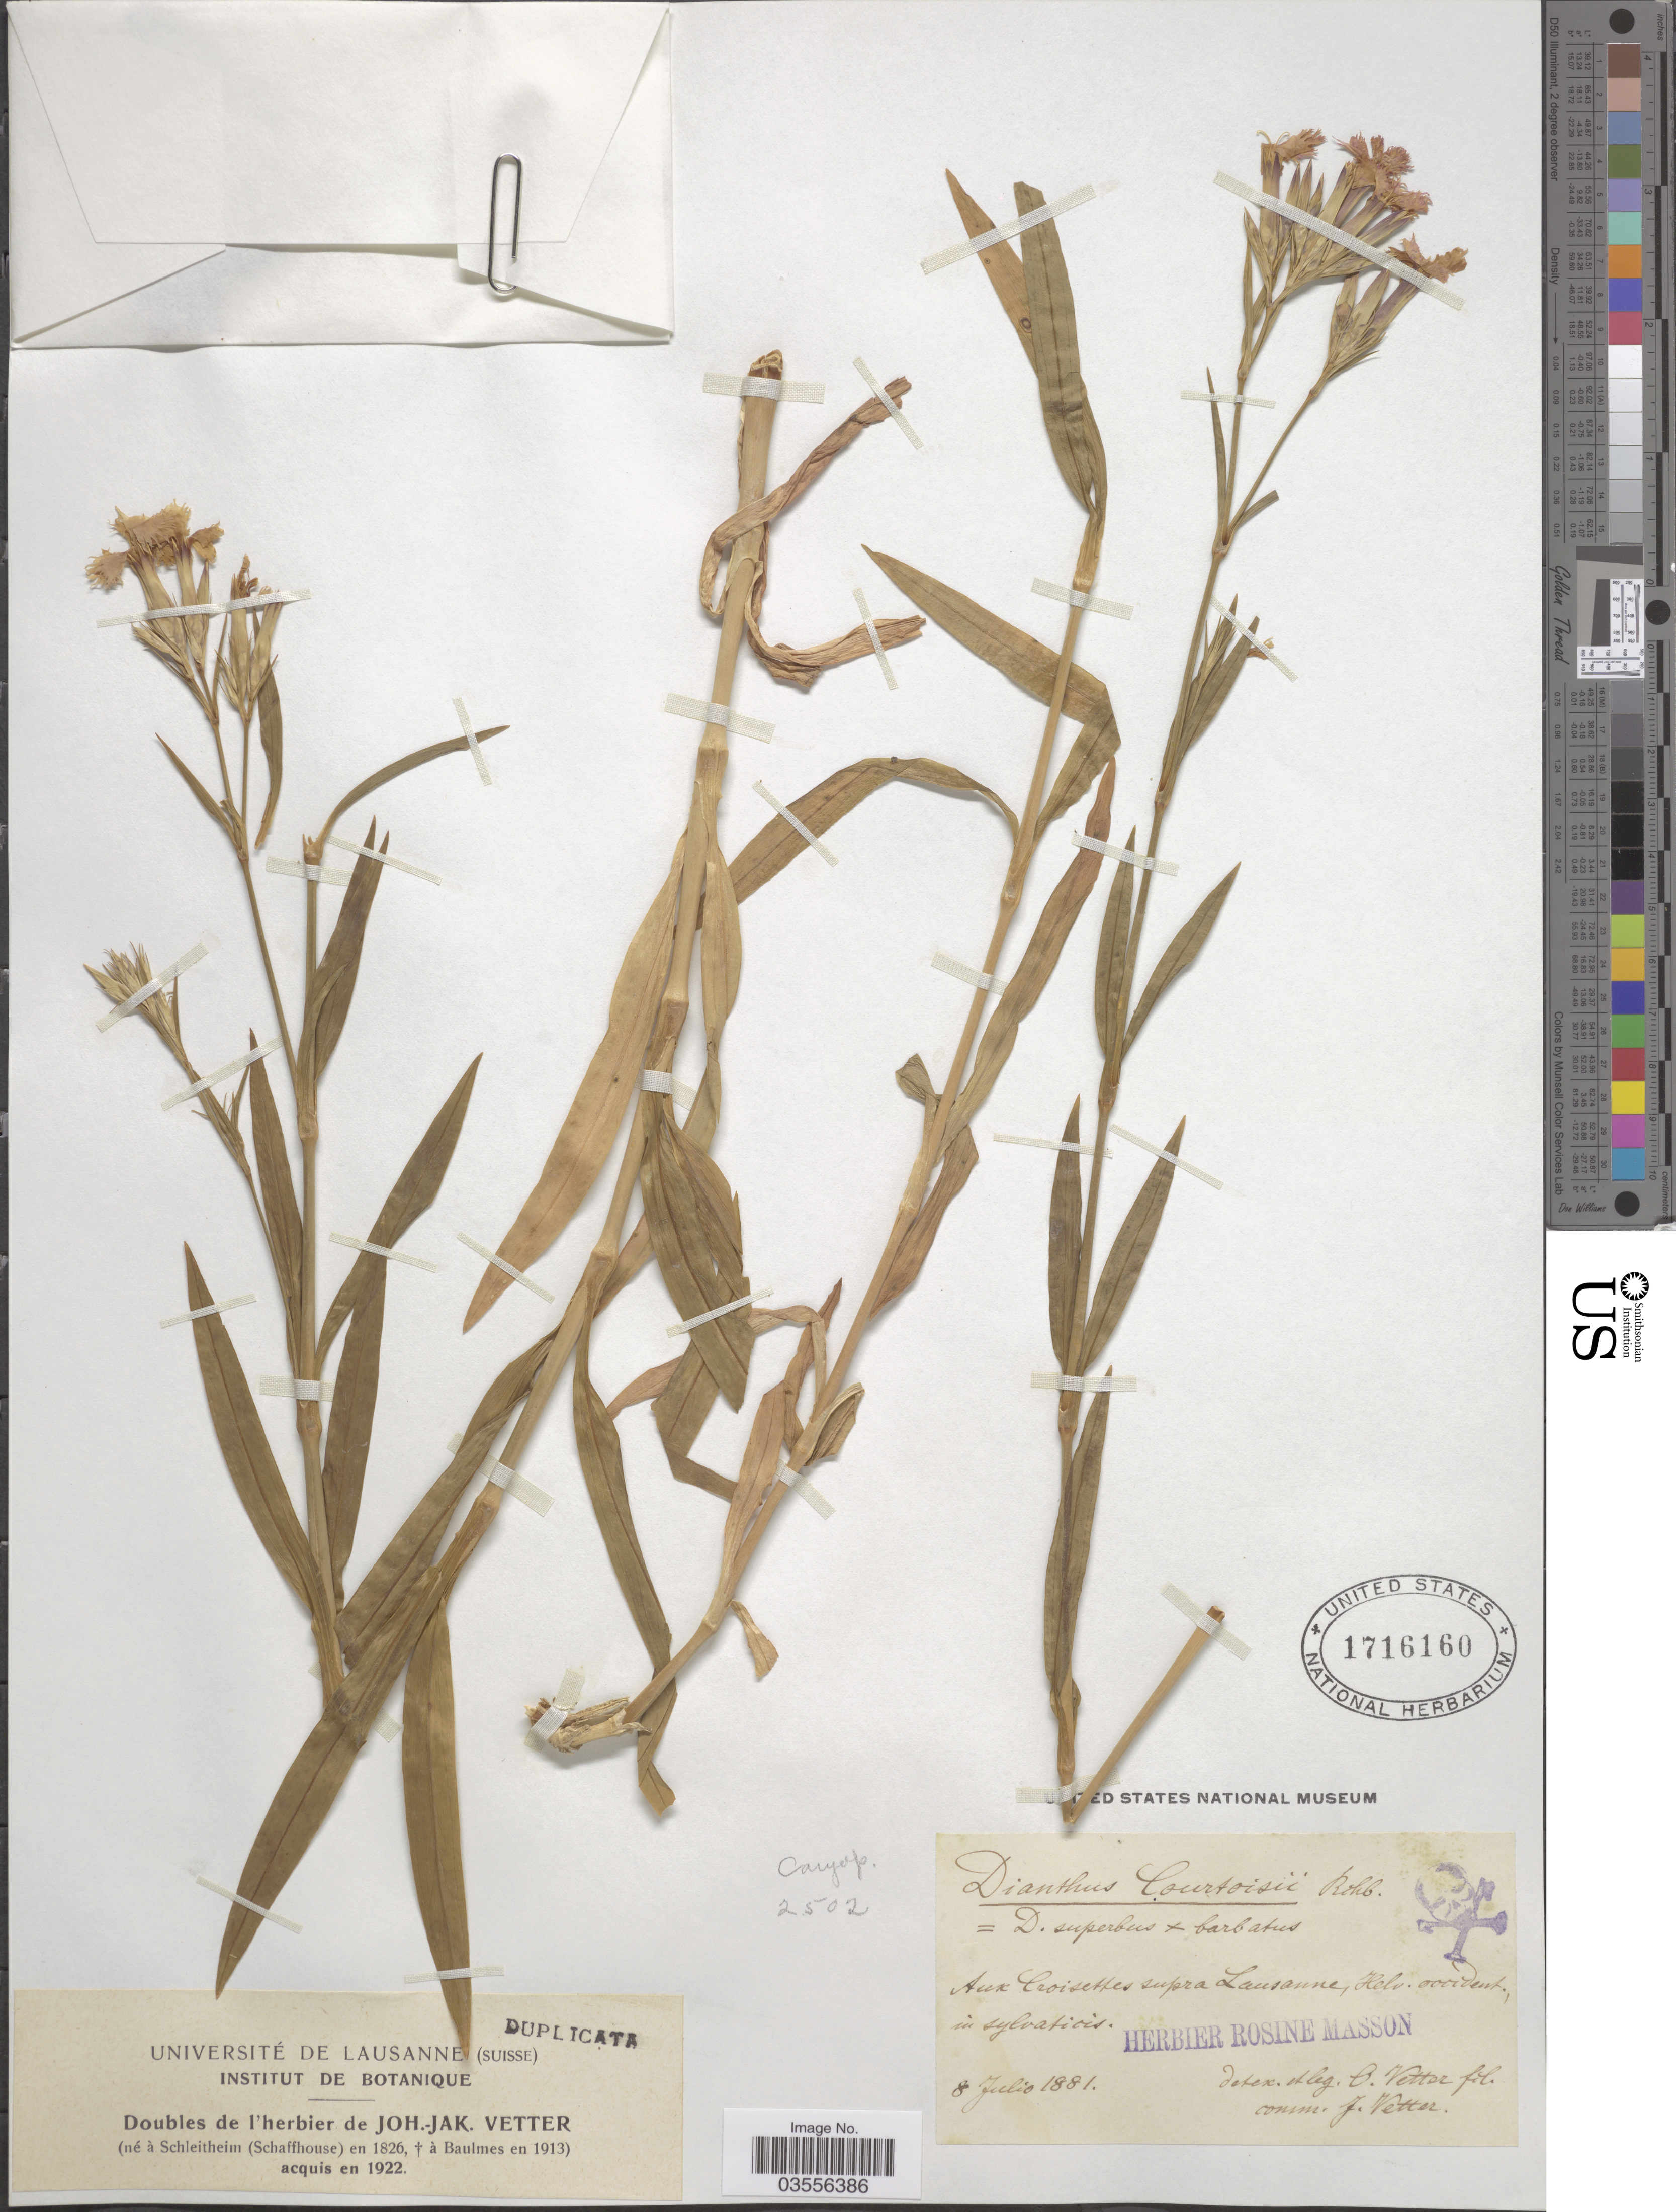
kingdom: Plantae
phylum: Tracheophyta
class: Magnoliopsida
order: Caryophyllales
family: Caryophyllaceae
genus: Dianthus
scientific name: Dianthus courtoisii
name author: Schur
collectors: O. Vetter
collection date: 1881-07-08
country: Switzerland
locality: Aux Croisettes supra Lausanne, Helv. occident.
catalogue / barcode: US 1716160